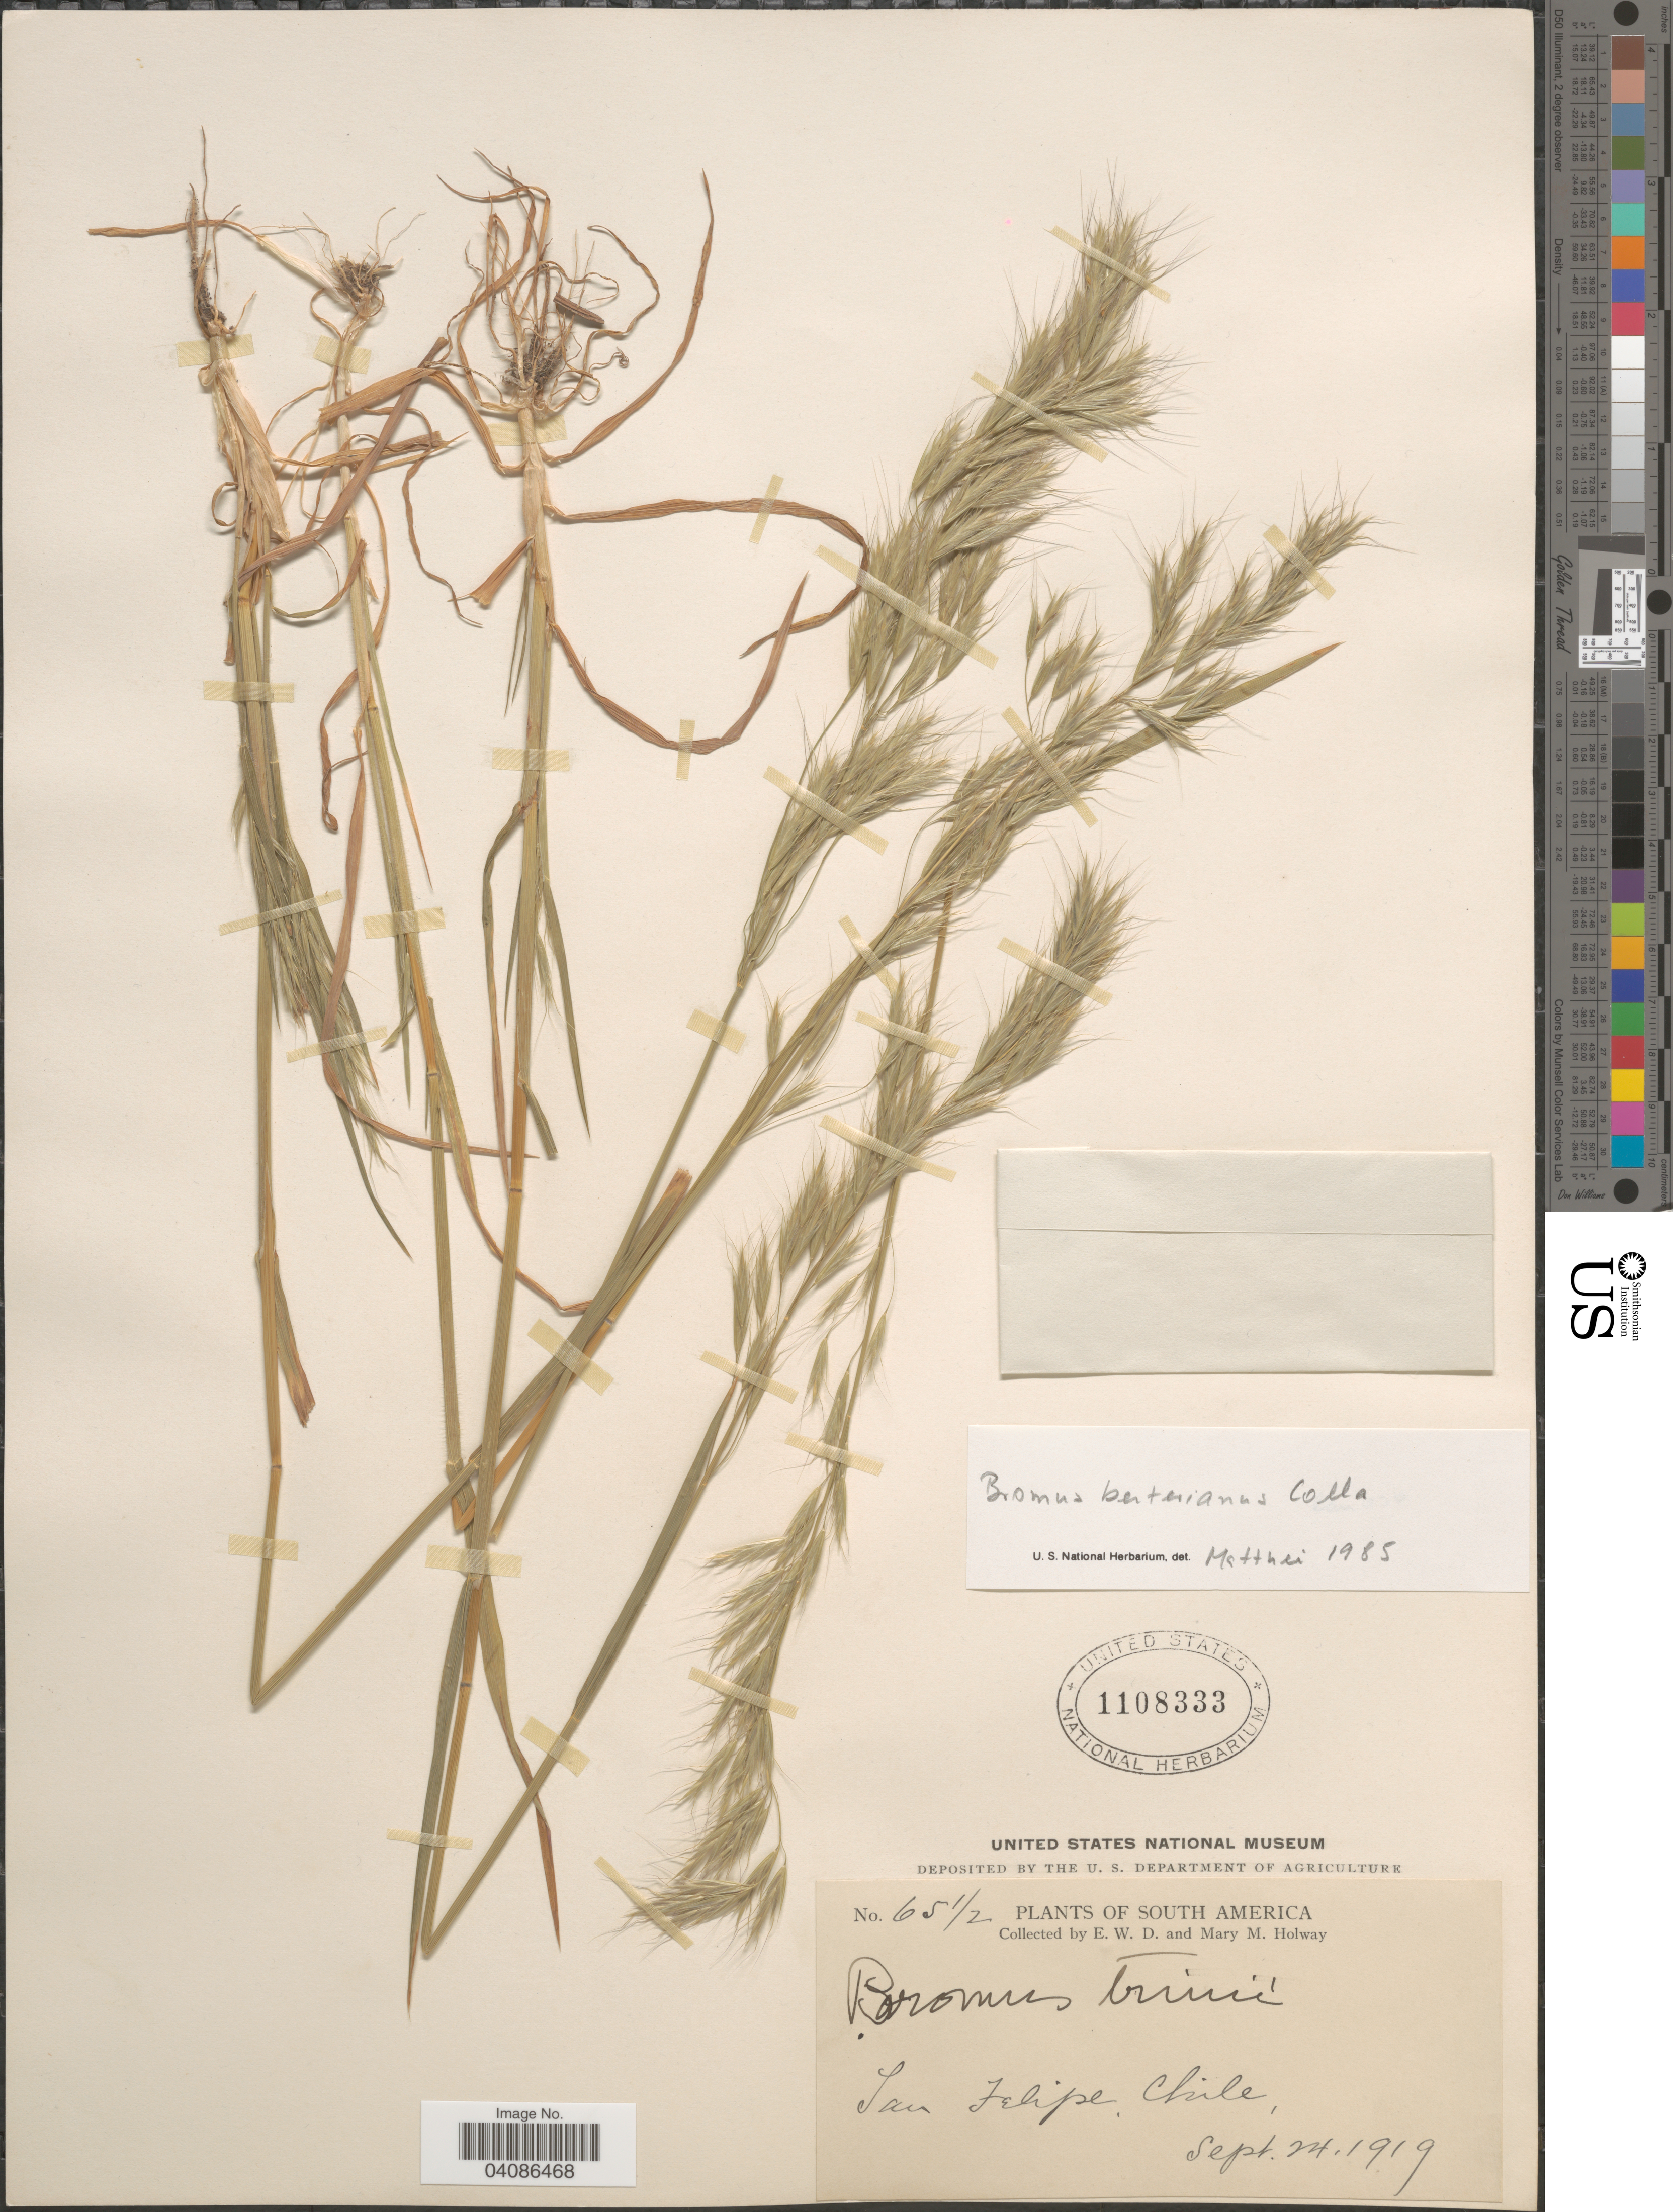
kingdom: Plantae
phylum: Tracheophyta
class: Liliopsida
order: Poales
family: Poaceae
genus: Bromus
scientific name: Bromus berteroanus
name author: Colla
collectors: E. W. D. Holway & M. M. Holway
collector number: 65½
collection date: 1919-09-24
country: Chile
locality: San Felipe.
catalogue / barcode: US 1108333